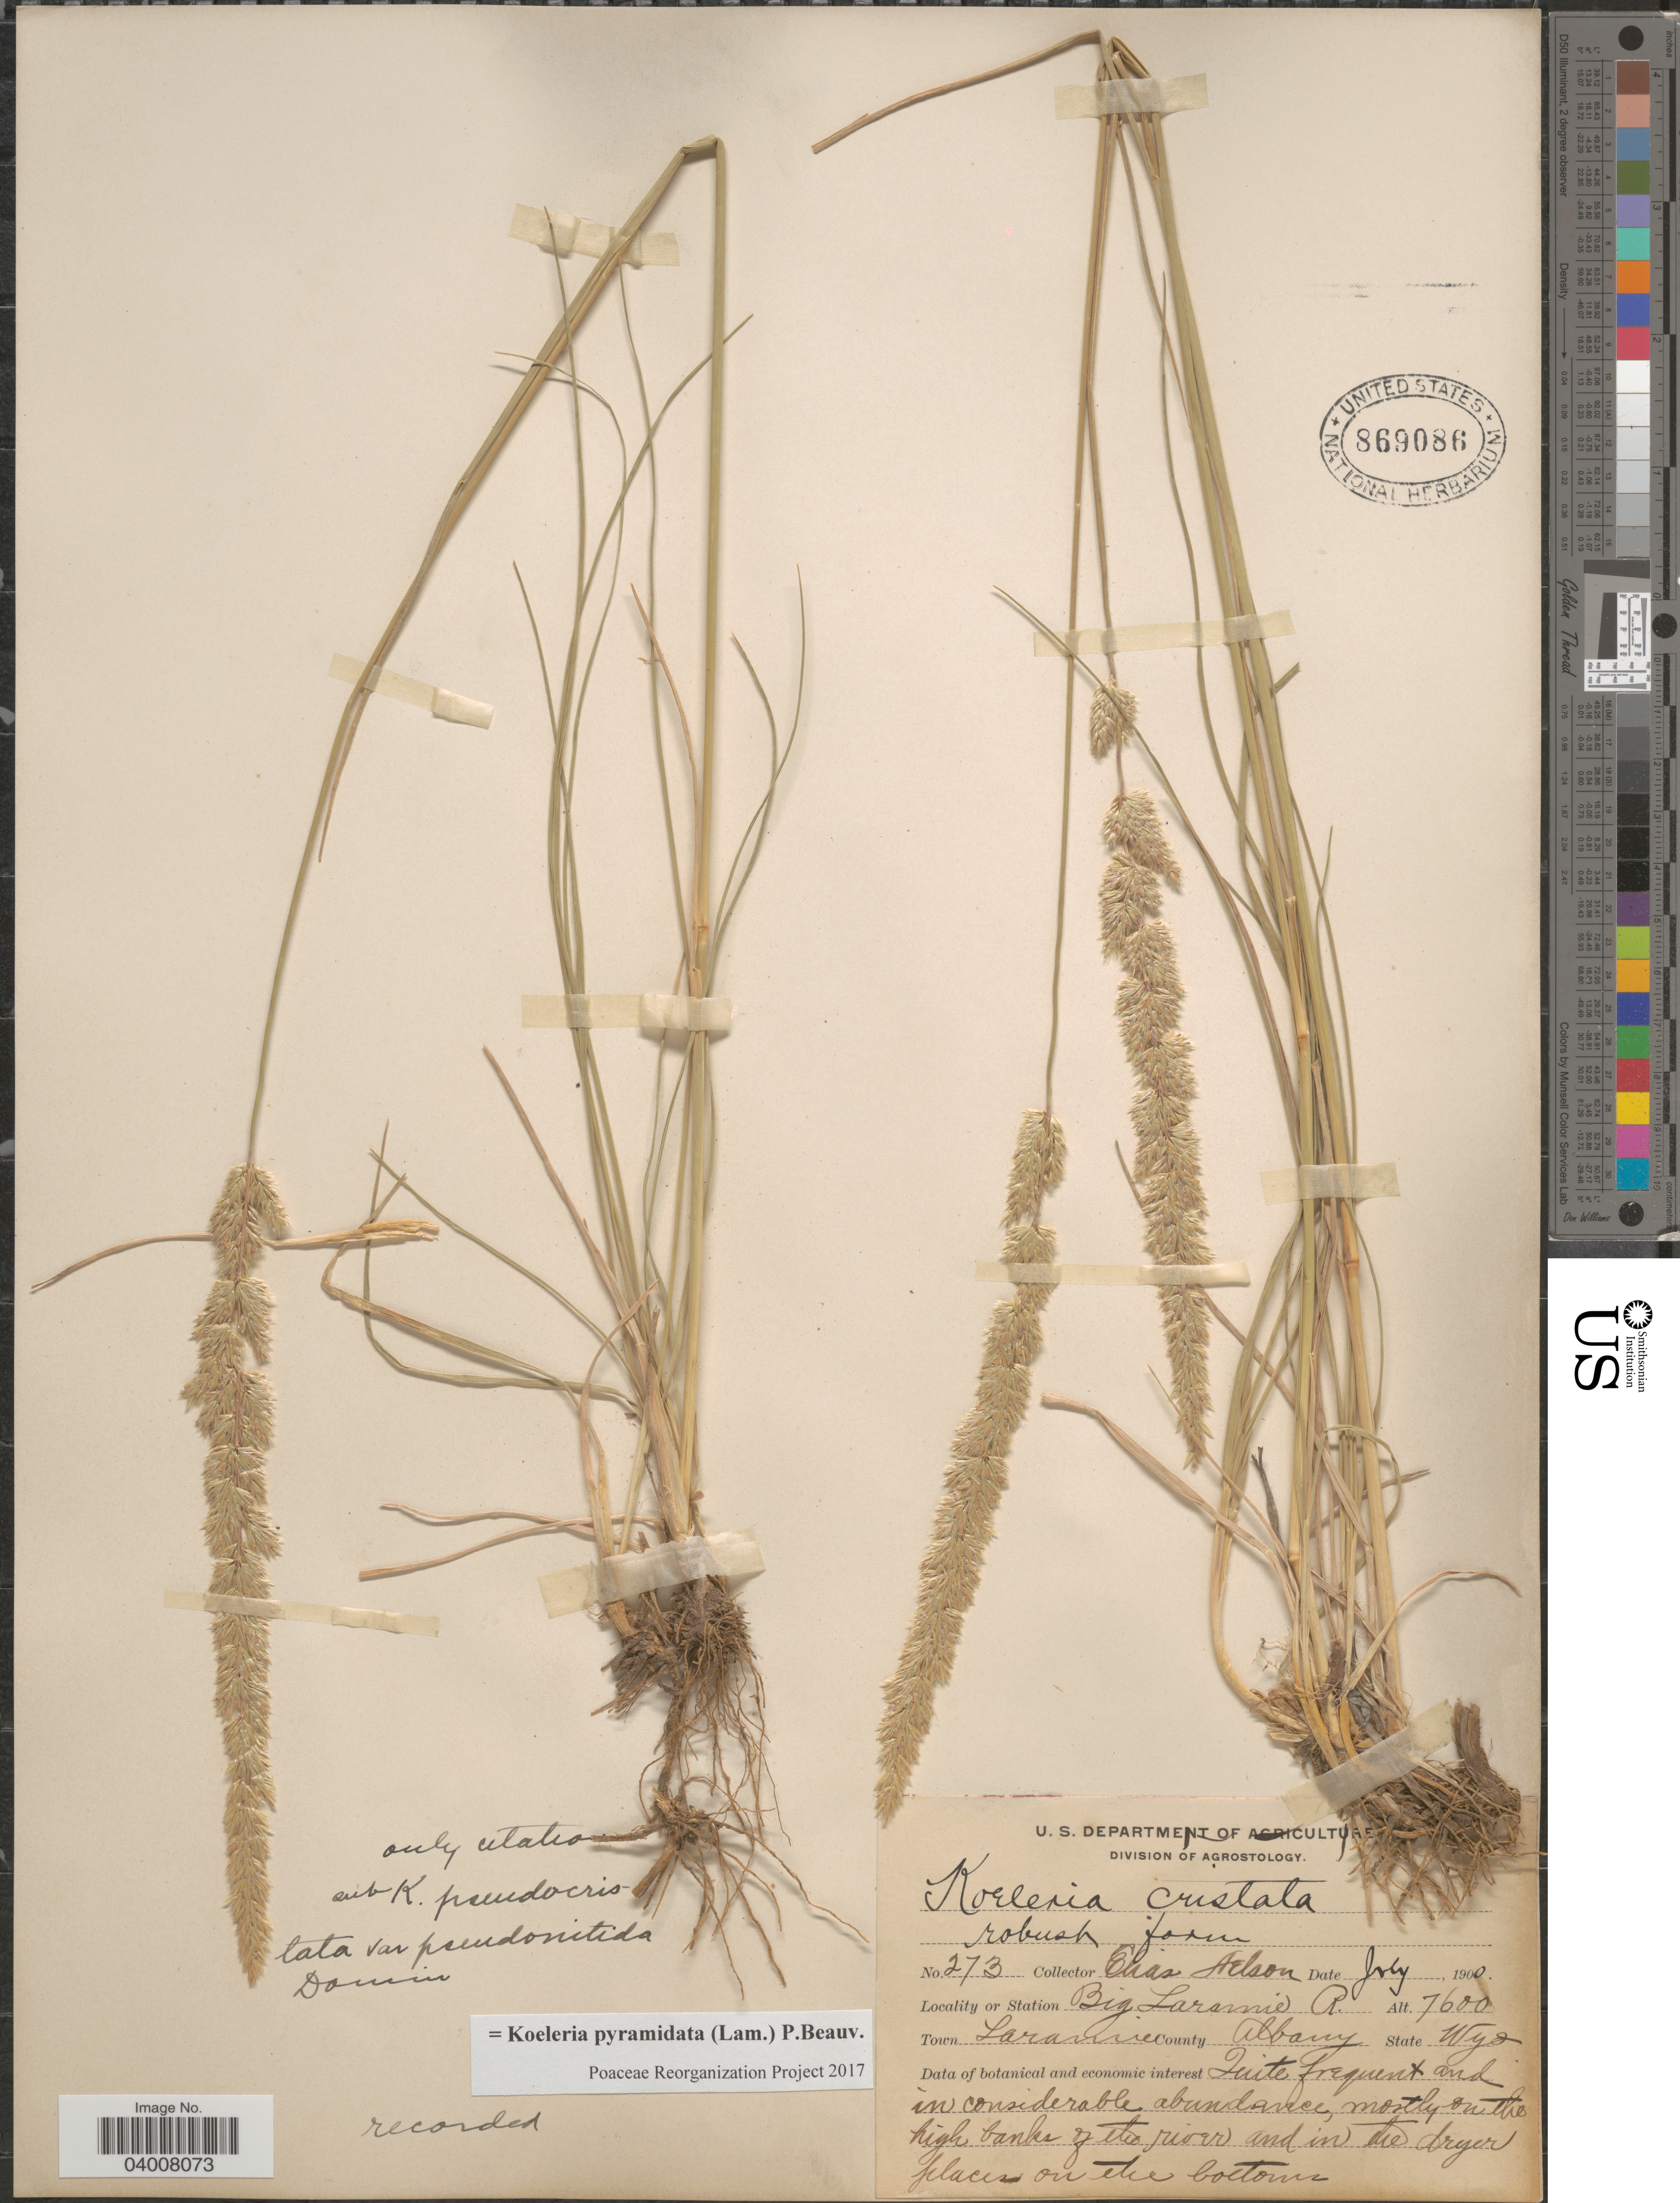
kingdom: Plantae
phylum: Tracheophyta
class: Liliopsida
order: Poales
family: Poaceae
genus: Koeleria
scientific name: Koeleria pyramidata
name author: (Lam.) P. Beauv.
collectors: E. Nelson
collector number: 273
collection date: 1900-07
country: United States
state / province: Wyoming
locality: Big Laramie R. Town Laramie. County Albany.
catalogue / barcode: US 869086